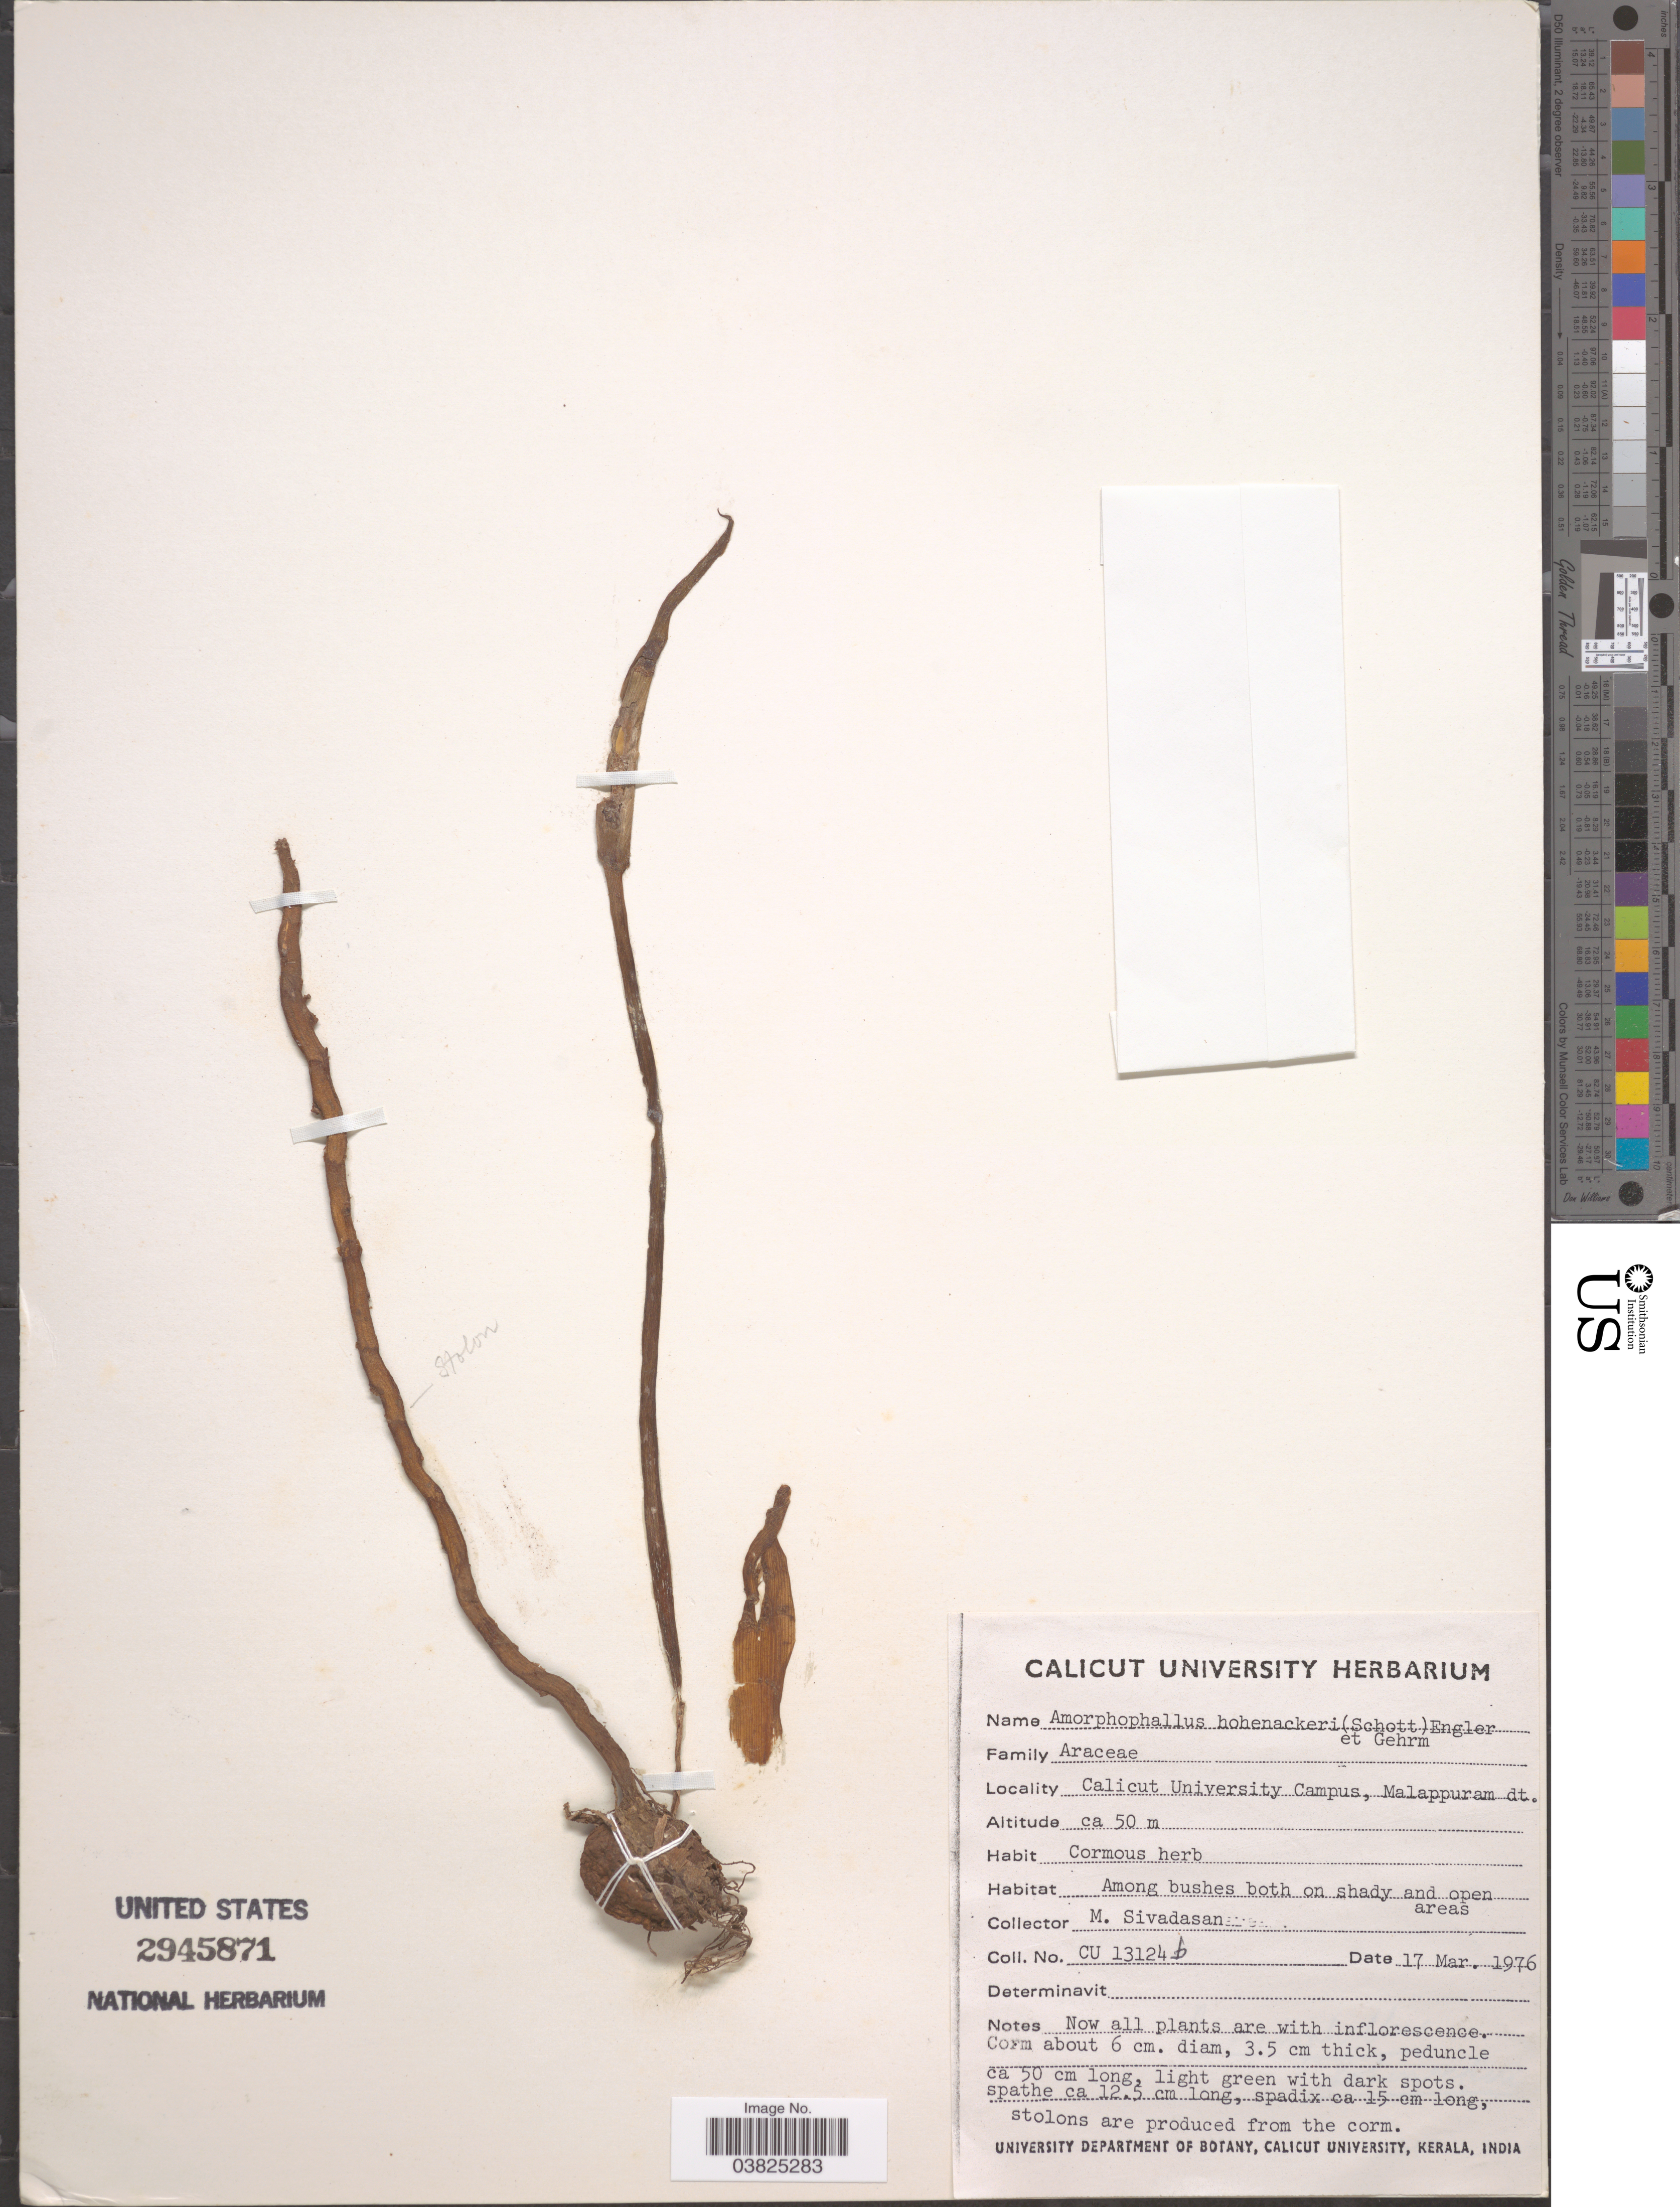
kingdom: Plantae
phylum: Tracheophyta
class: Liliopsida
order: Alismatales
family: Araceae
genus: Amorphophallus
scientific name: Amorphophallus hohenackeri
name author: (Schott) Engl. & Gehrm.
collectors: M. Sivadasan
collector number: CU 13124b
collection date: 1976-03-17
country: India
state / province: Kerala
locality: Calicut University Campus, Malappuram Dt.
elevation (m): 50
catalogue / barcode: US 2945871